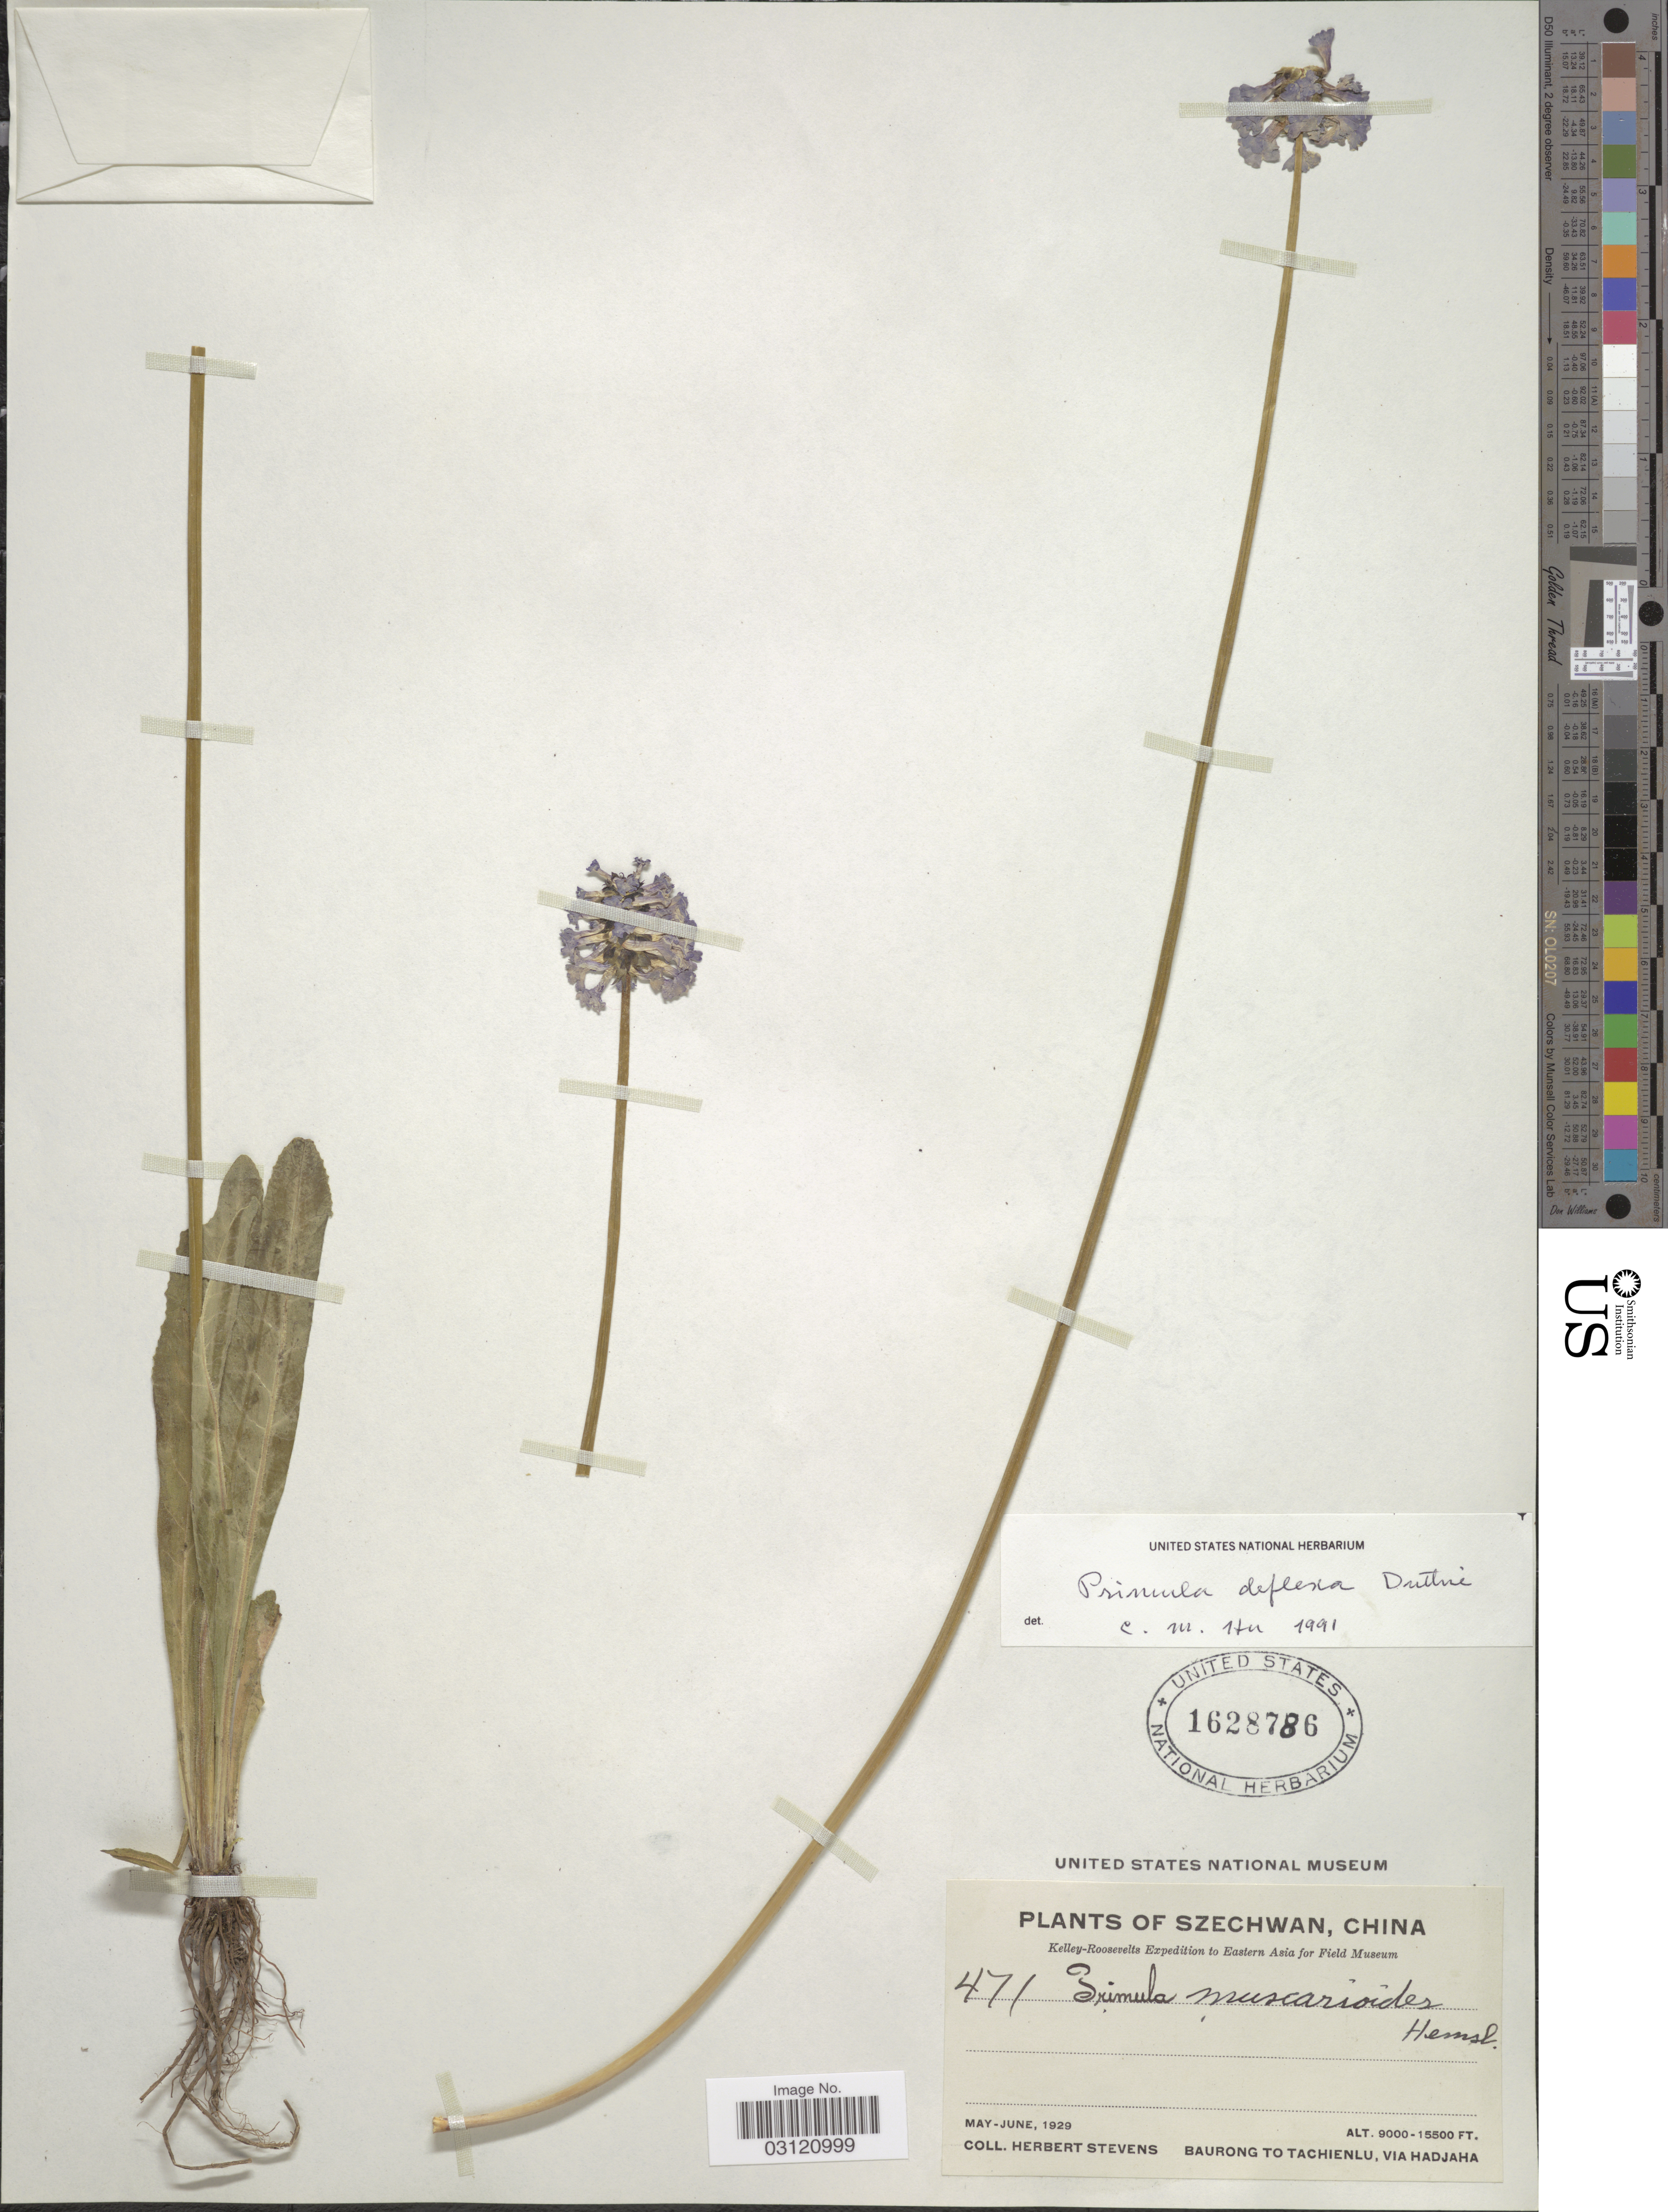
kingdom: Plantae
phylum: Tracheophyta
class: Magnoliopsida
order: Ericales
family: Primulaceae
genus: Primula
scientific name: Primula deflexa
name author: Duthie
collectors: H. Stevens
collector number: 471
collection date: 1929-05/1929-06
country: China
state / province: Sichuan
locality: Szechwan. Baurong to Tachienlu, via Hadjaha.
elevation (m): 2743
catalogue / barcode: US 1628786